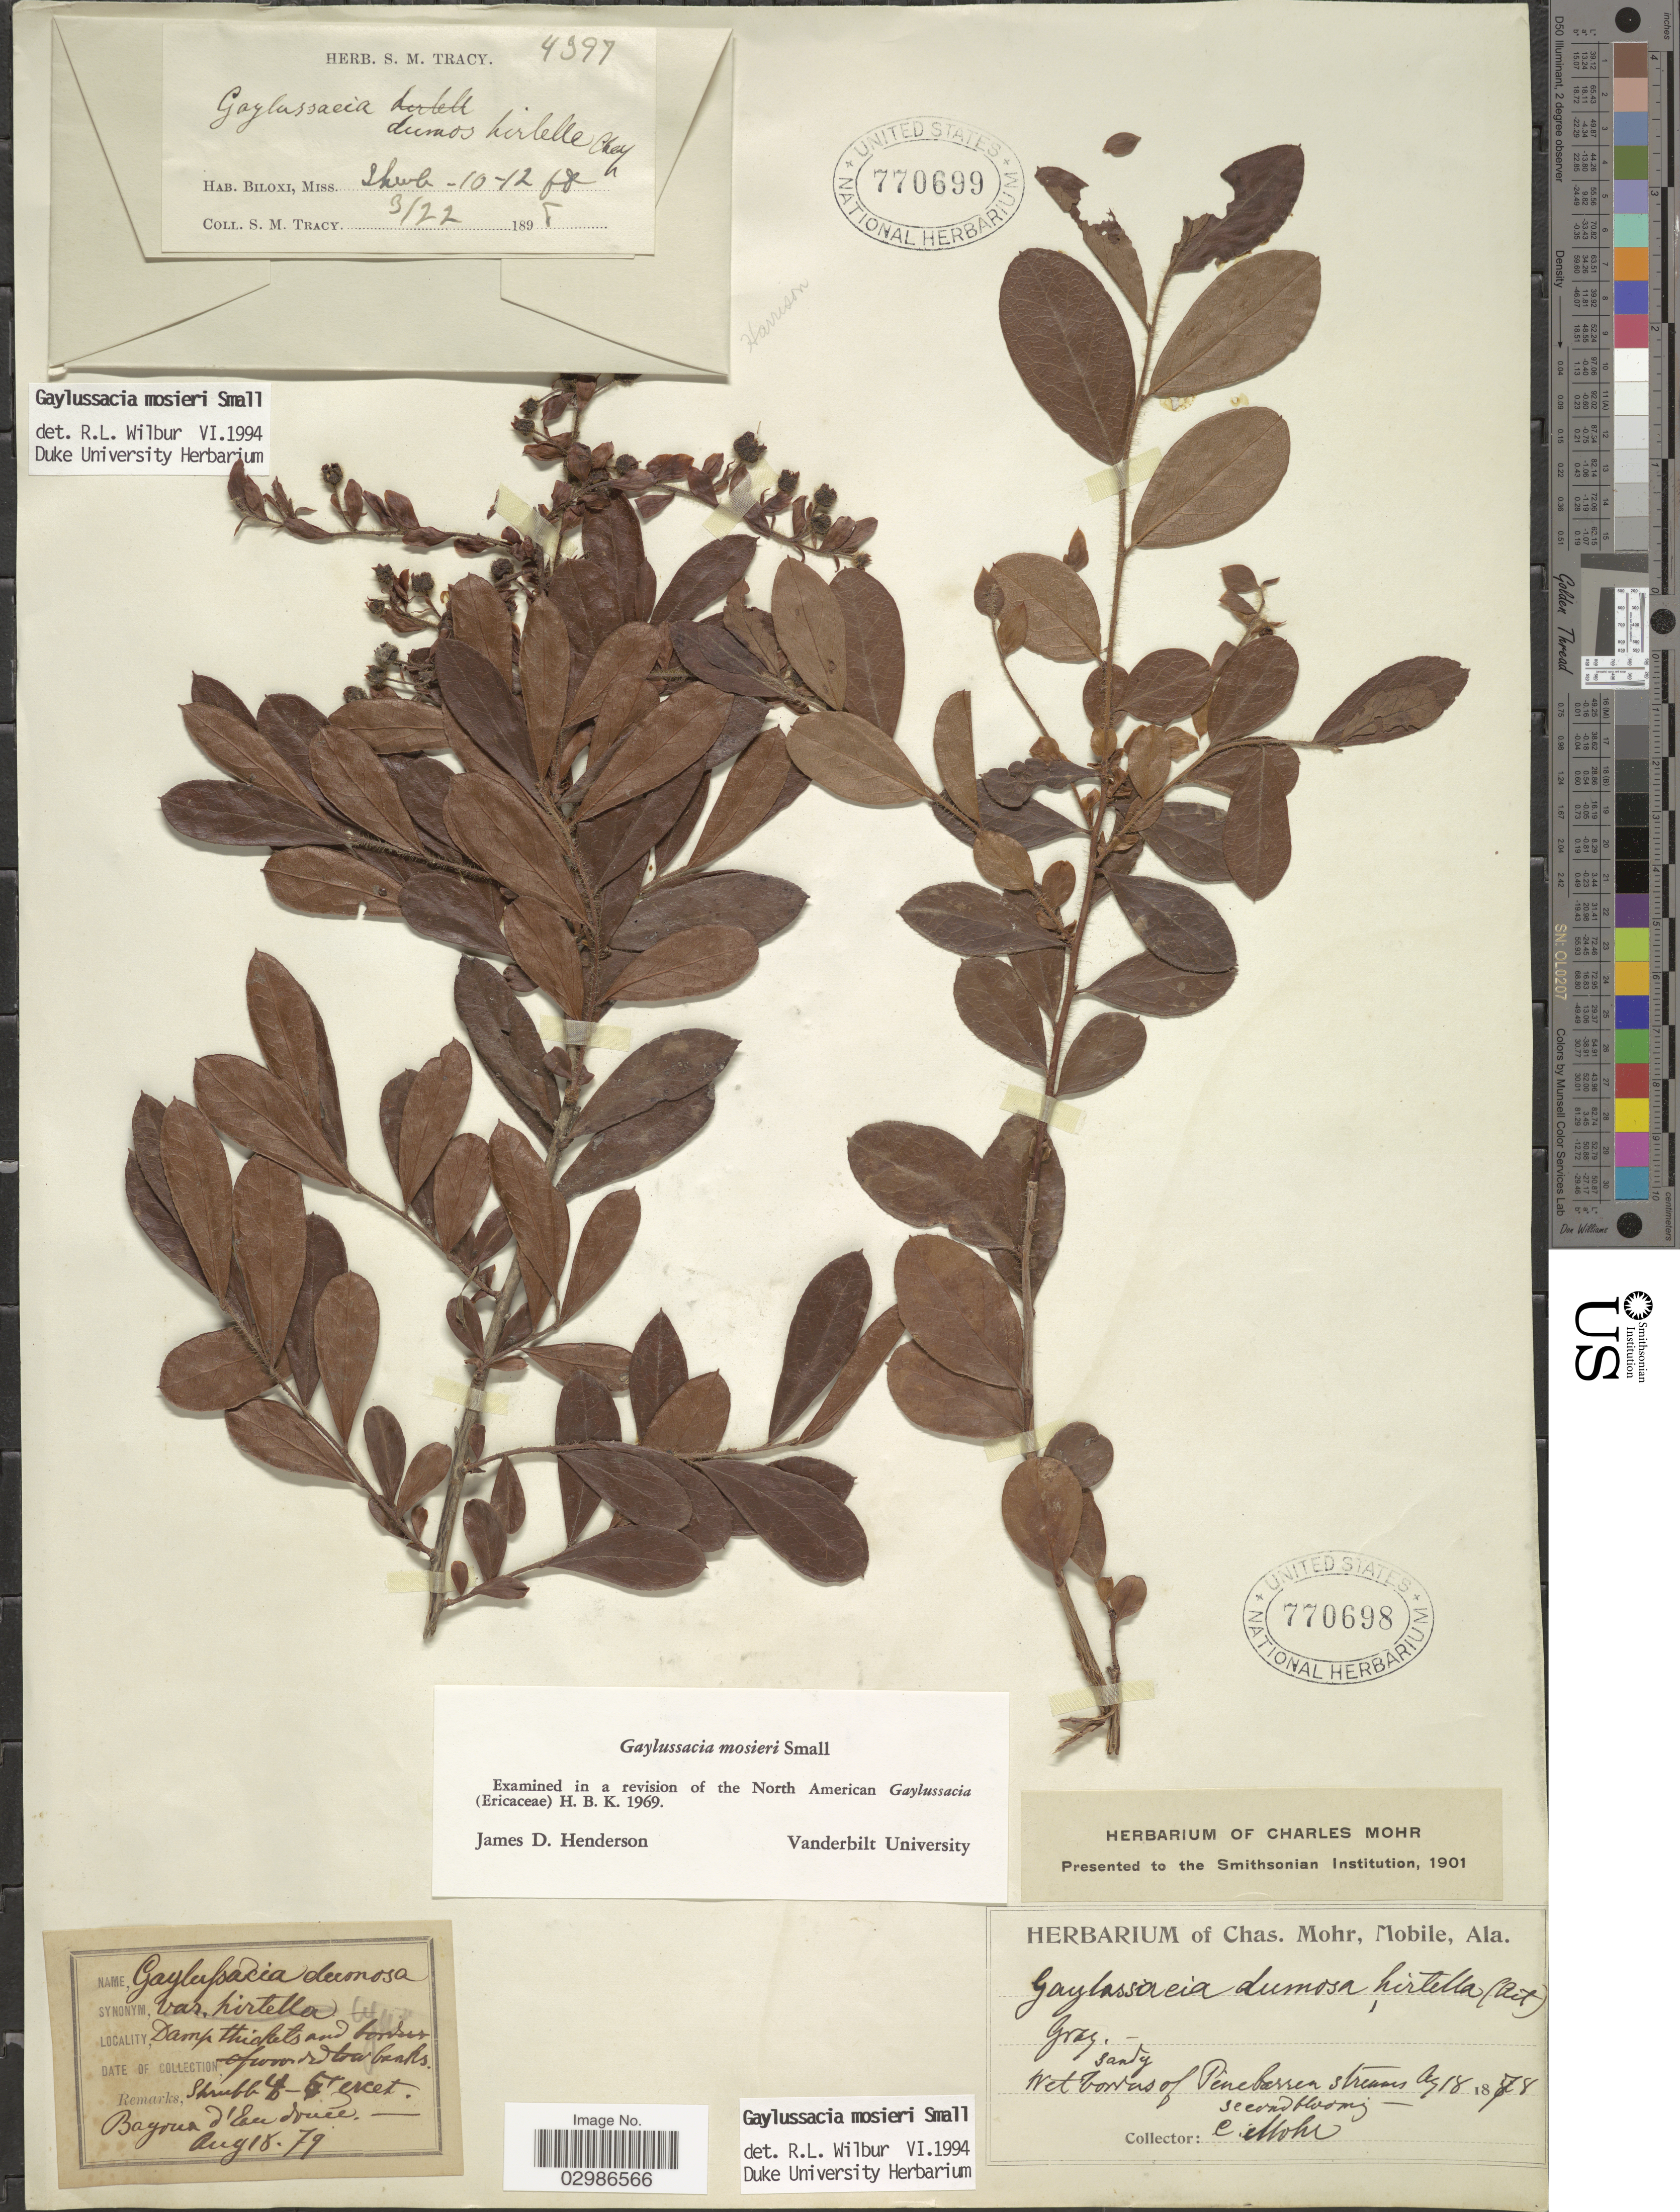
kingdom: Plantae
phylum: Tracheophyta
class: Magnoliopsida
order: Ericales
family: Ericaceae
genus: Gaylussacia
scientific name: Gaylussacia mosieri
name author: Small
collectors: Mohr, C. T. (herbarium)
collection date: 1878-08-18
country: United States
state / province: Alabama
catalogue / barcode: US 770698